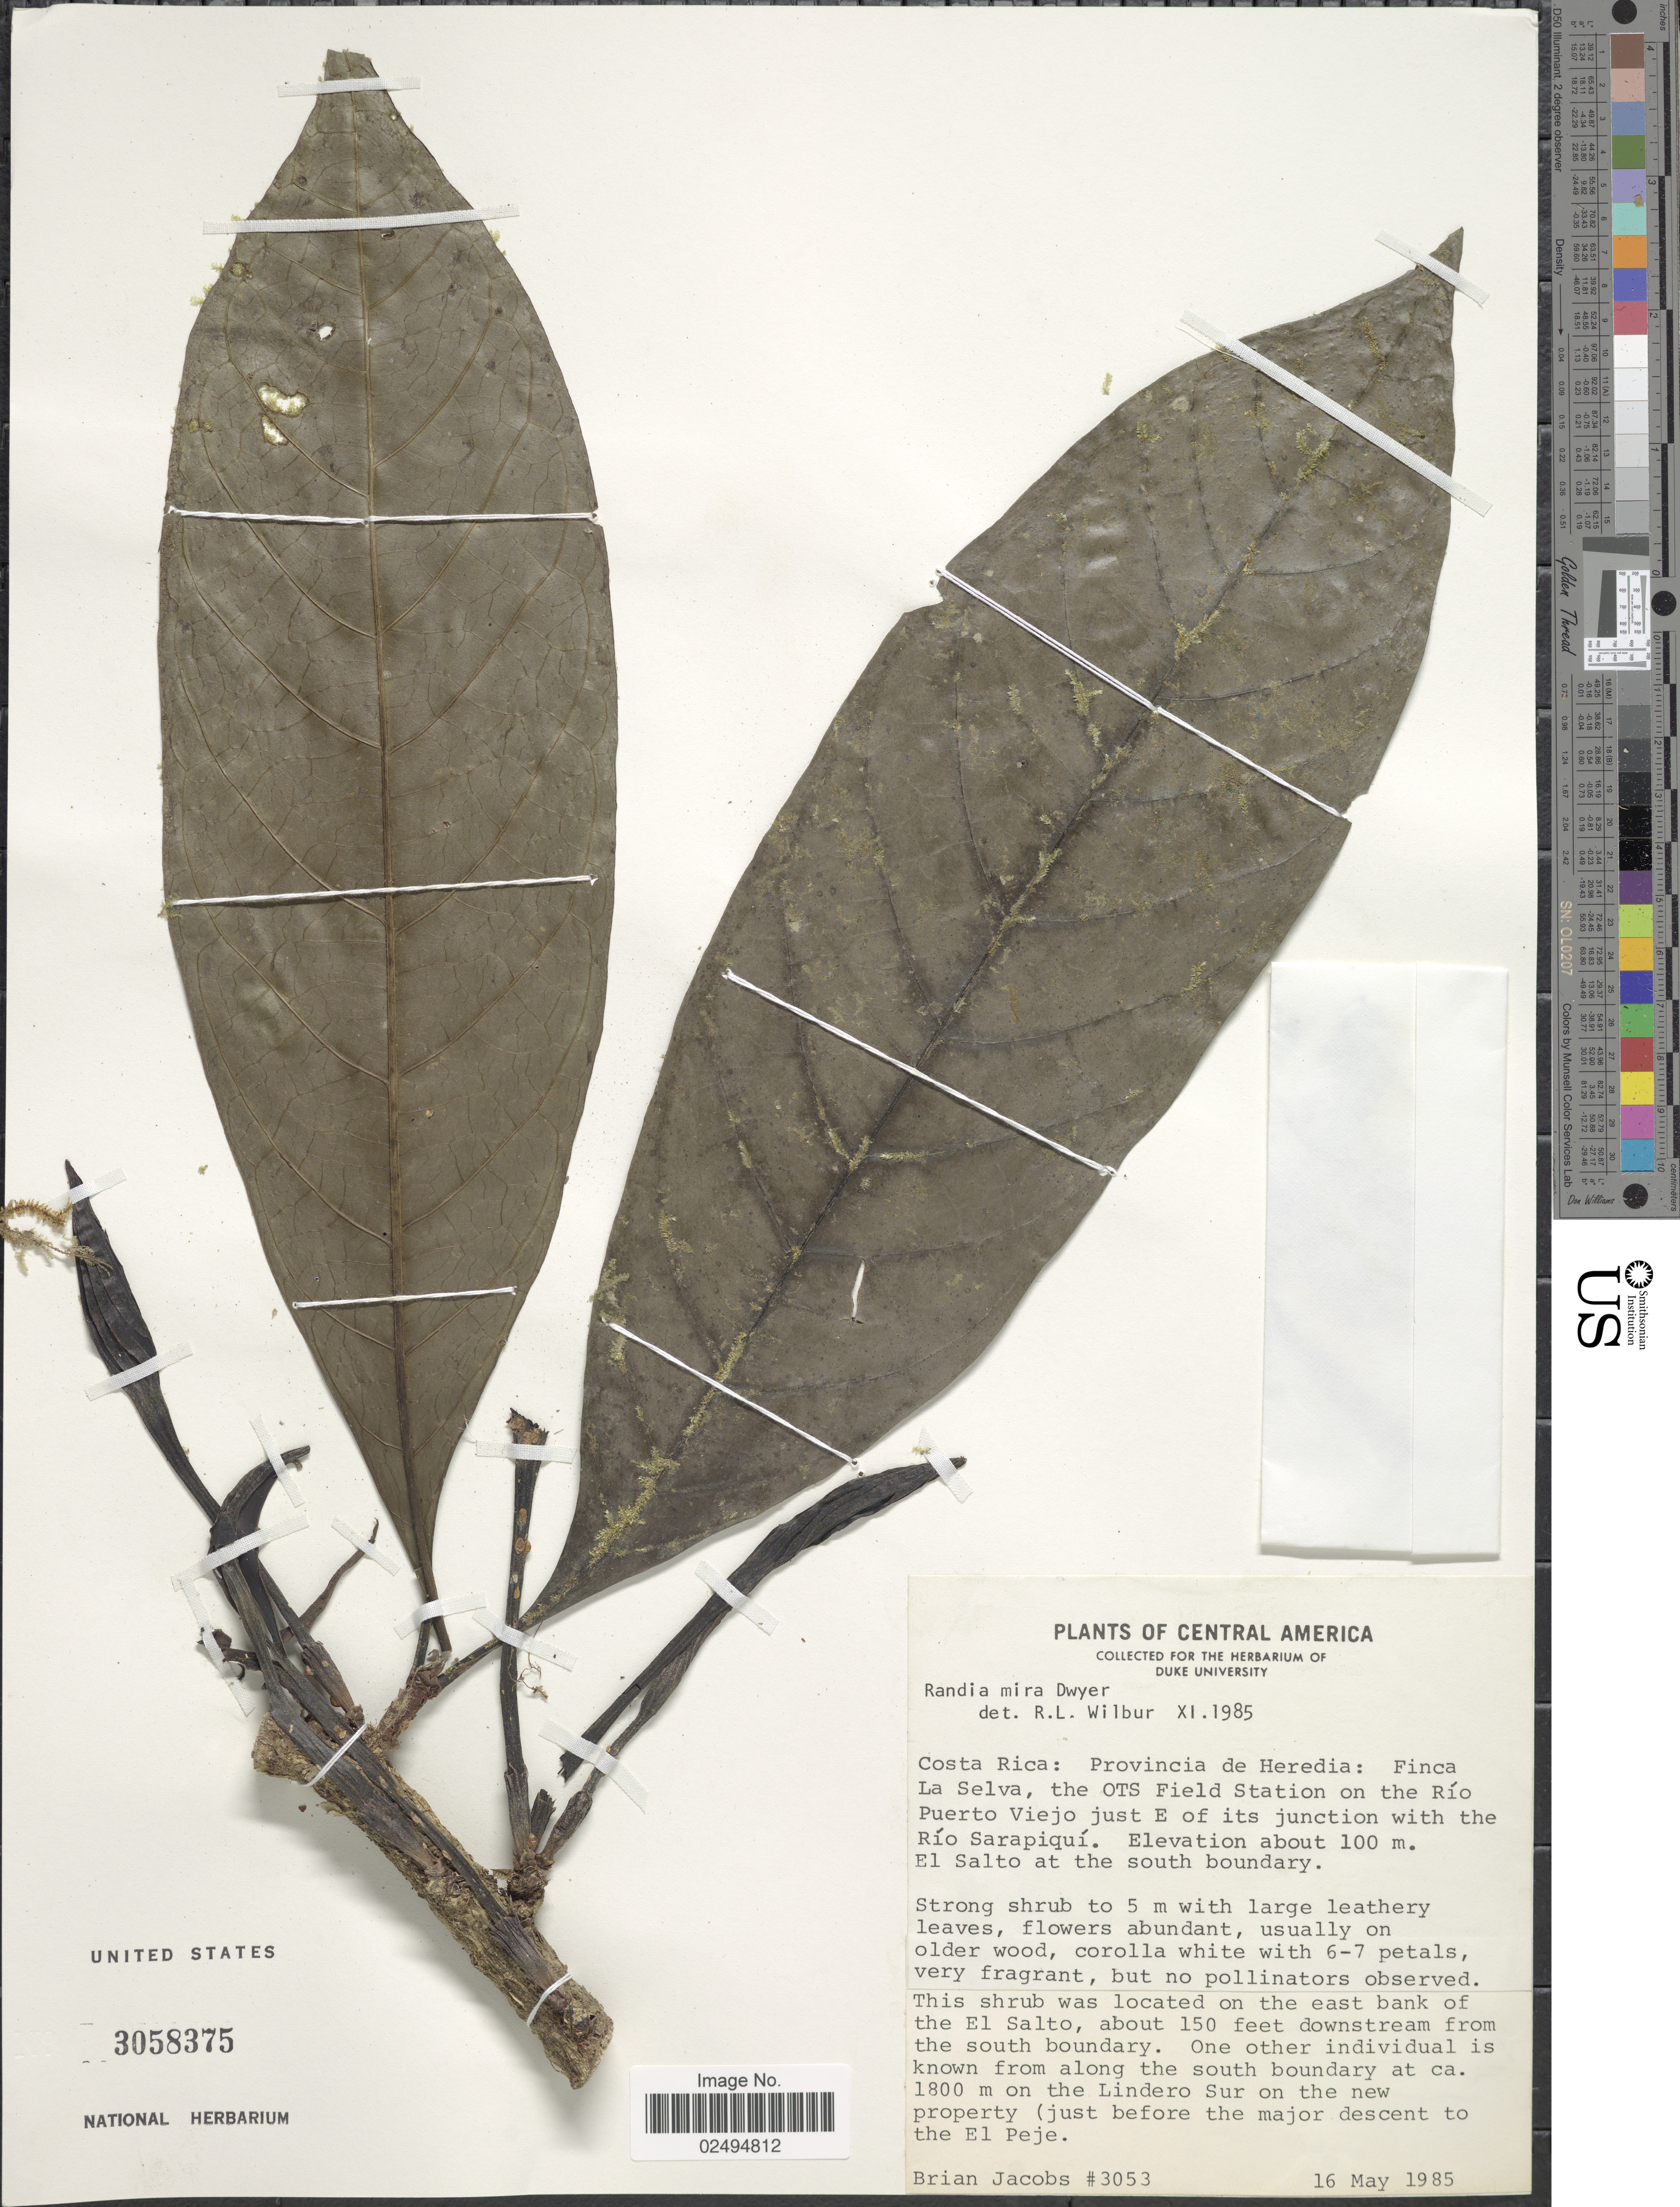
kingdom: Plantae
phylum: Tracheophyta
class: Magnoliopsida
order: Gentianales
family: Rubiaceae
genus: Randia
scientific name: Randia mira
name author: Dwyer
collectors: B. Jacobs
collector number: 3053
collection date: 1985-05-16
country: Costa Rica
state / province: Heredia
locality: Finca La Selva, the OTS Field Station on the Rio Puerto Viejo just E of its junction with the Rio Sarapiqui, El Salto at the south boundary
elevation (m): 100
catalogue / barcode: US 3058375